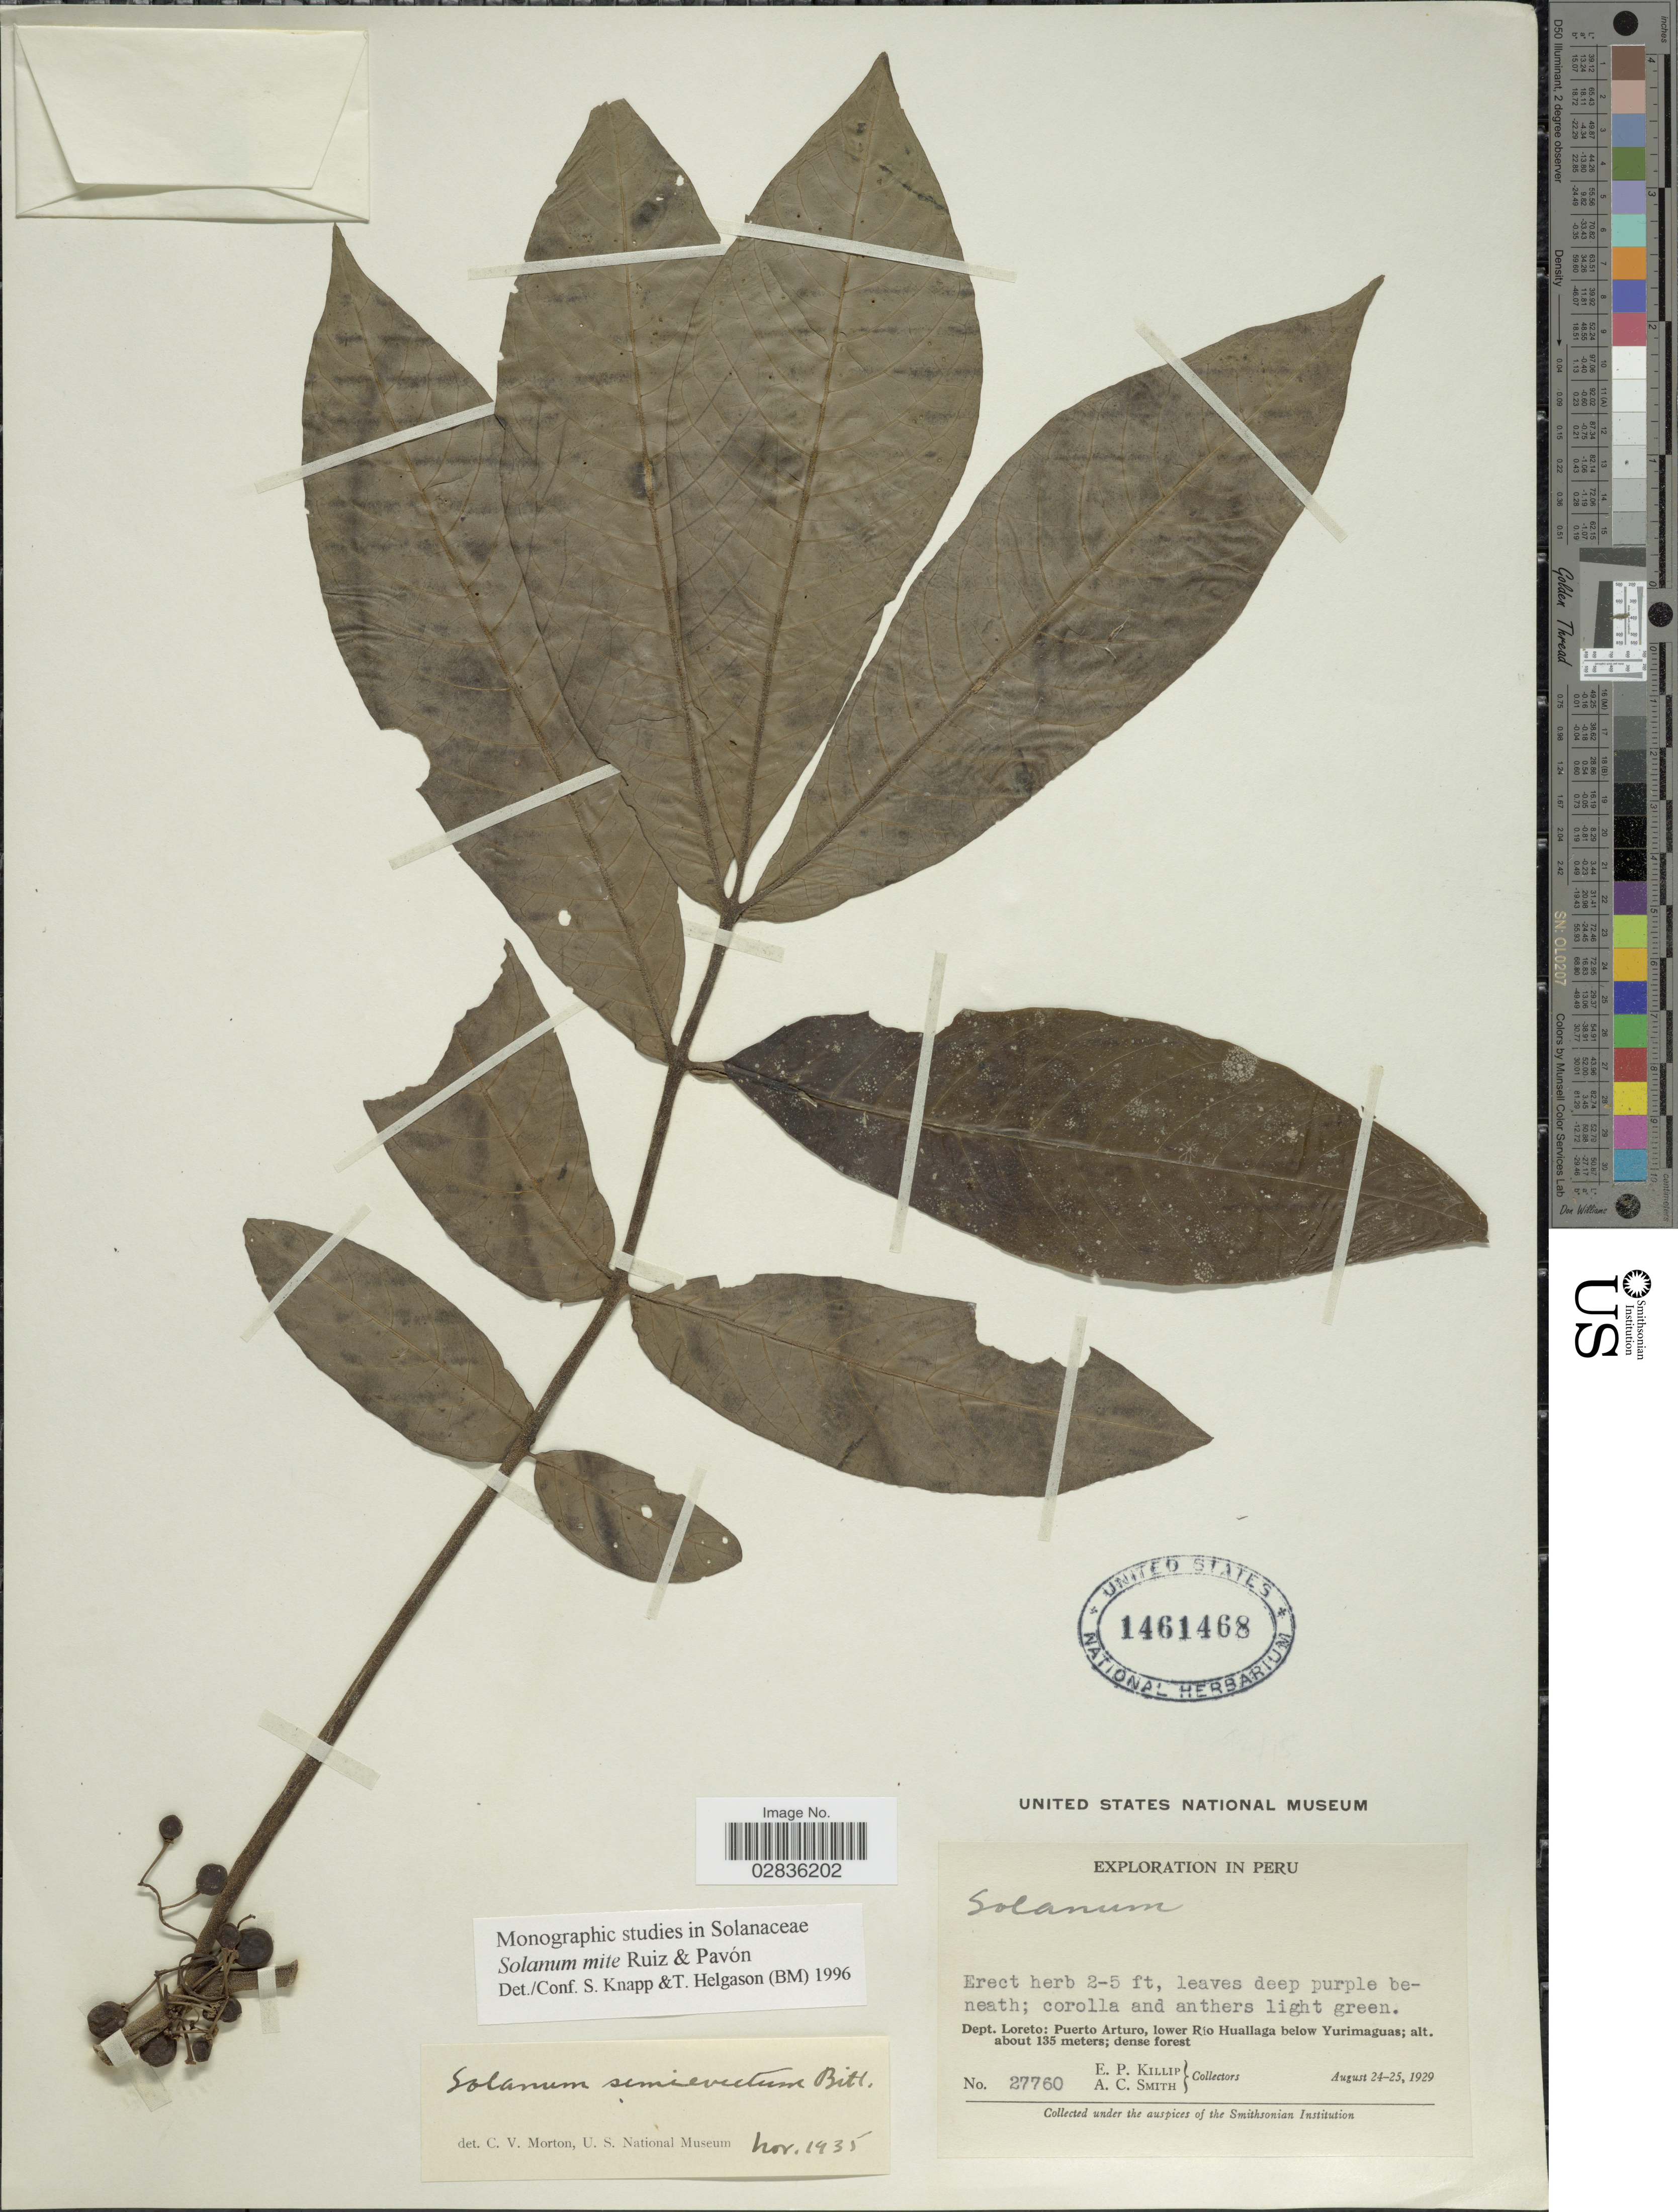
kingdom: Plantae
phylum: Tracheophyta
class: Magnoliopsida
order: Solanales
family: Solanaceae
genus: Solanum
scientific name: Solanum mite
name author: Ruiz & Pav.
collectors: E. P. Killip & A. C. Smith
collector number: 27760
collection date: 1929-08-24/1929-08-25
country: Peru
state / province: Loreto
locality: Dept. Loreto: Puerto Arturo, lower Rio Huallaga below Yurimaguas.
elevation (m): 135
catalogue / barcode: US 1461468